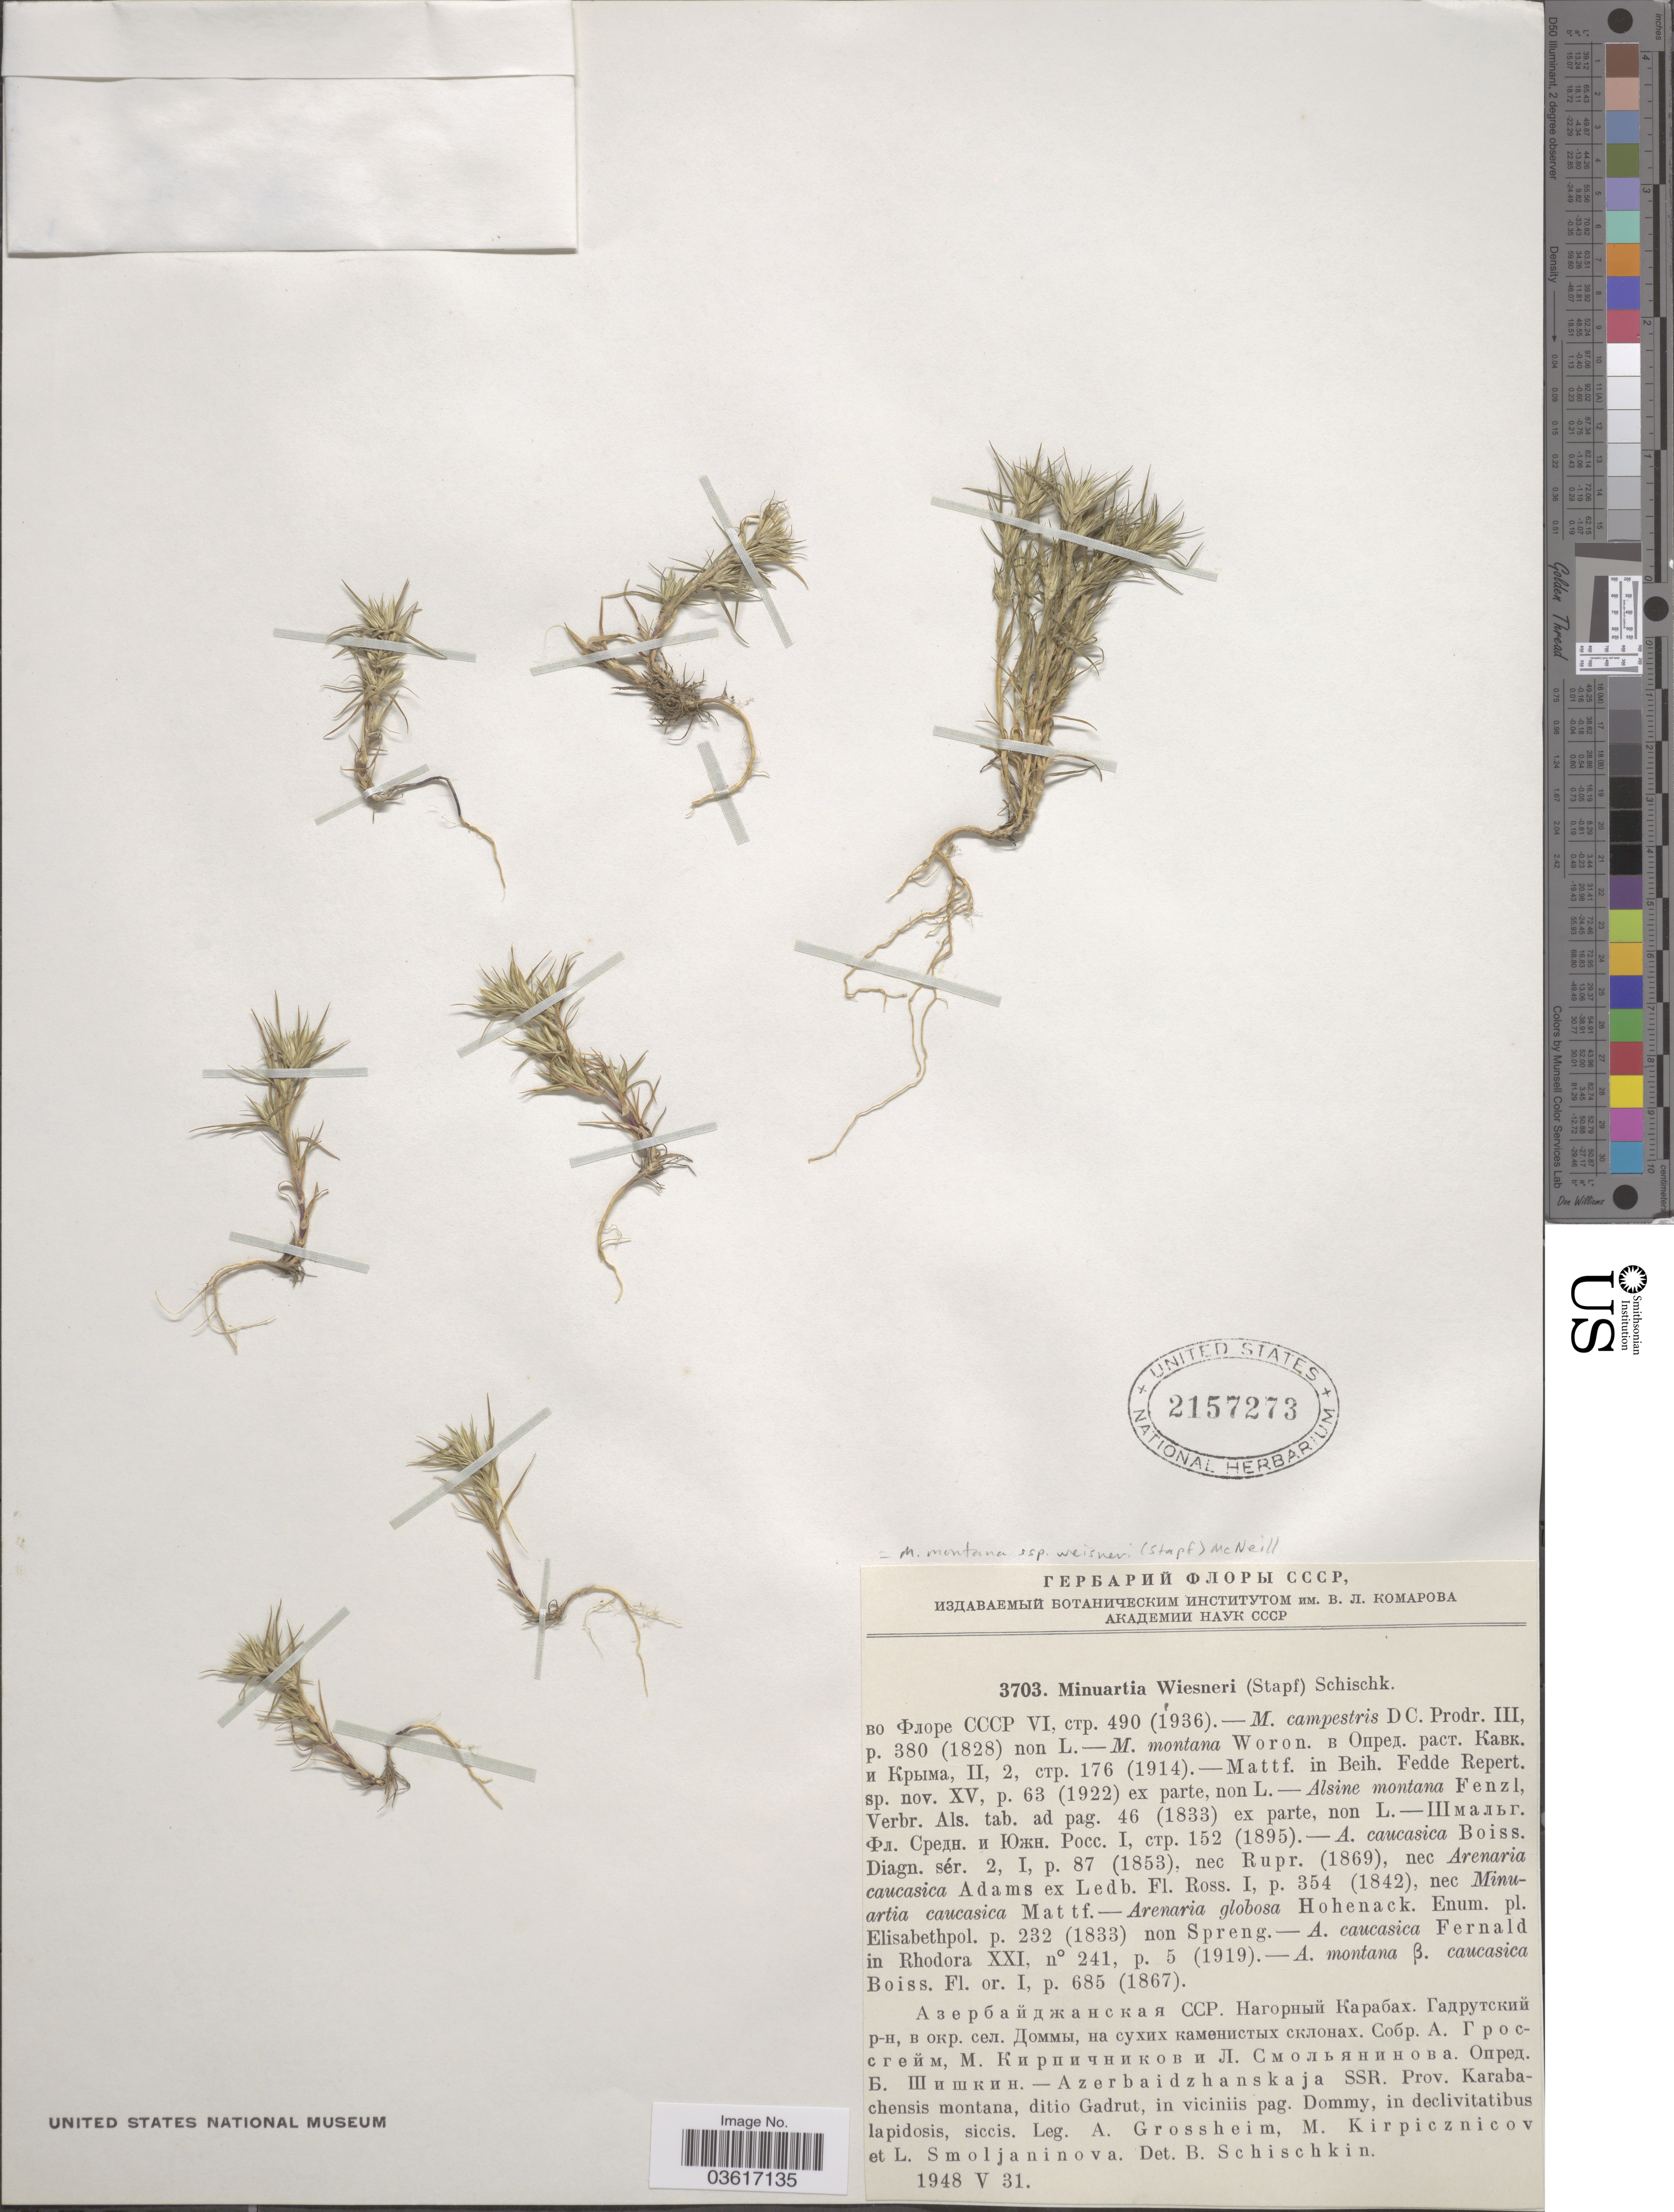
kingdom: Plantae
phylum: Tracheophyta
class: Magnoliopsida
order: Caryophyllales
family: Caryophyllaceae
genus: Minuartia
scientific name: Minuartia montana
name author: L.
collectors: A. Grossheim, M. Kirpicznicov & L. Smoljaninova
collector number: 3703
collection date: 1948-05-31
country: Azerbaijan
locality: Azerbaidzhanskaja SSR. Prov. Karabachensis montana, ditio Gadrut, in viciniis pag. Dommy.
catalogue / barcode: US 2157273